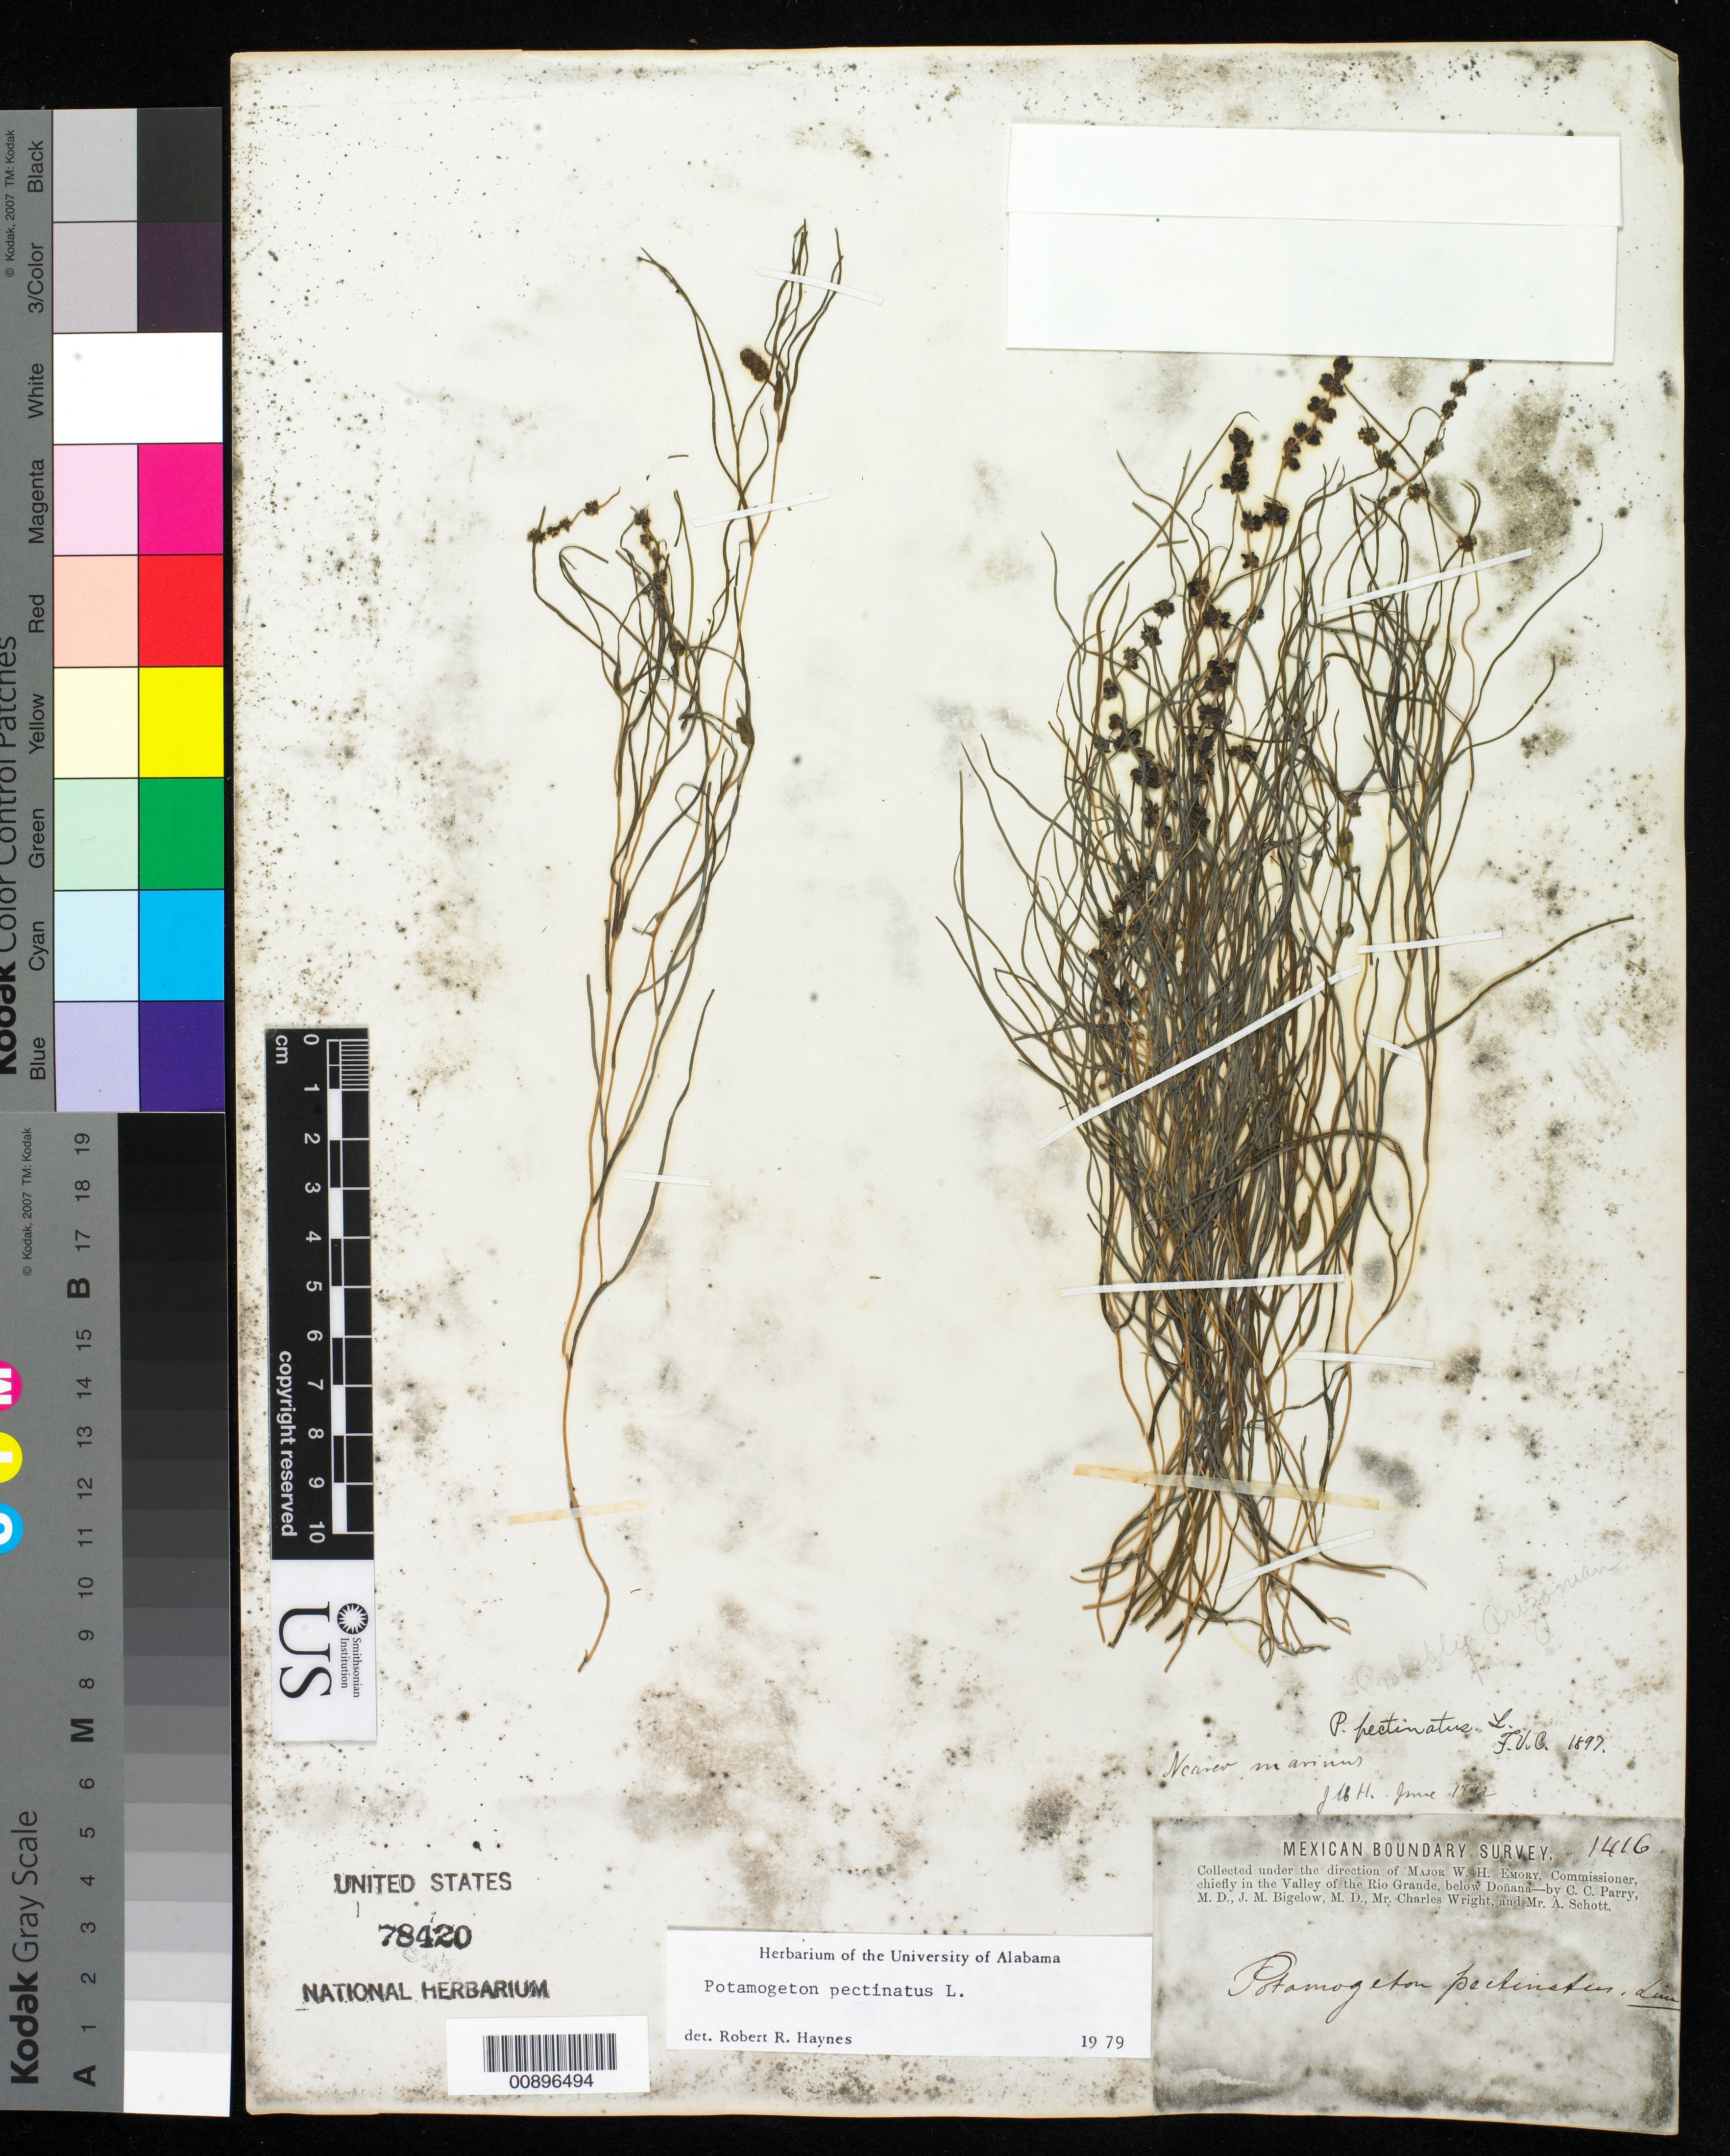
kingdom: Plantae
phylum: Tracheophyta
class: Liliopsida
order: Alismatales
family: Potamogetonaceae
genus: Stuckenia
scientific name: Stuckenia pectinata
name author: (L.) Börner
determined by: Strong, Mark T., (BOT), Smithsonian Institution - National Museum of Natural History (UNITED STATES)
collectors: C. C. Parry, J. M. Bigelow, C. Wright & A. C. V. Schott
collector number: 1416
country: United States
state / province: New Mexico / Texas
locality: Valley of the Rio Grande, below Doñana.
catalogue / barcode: US 78420